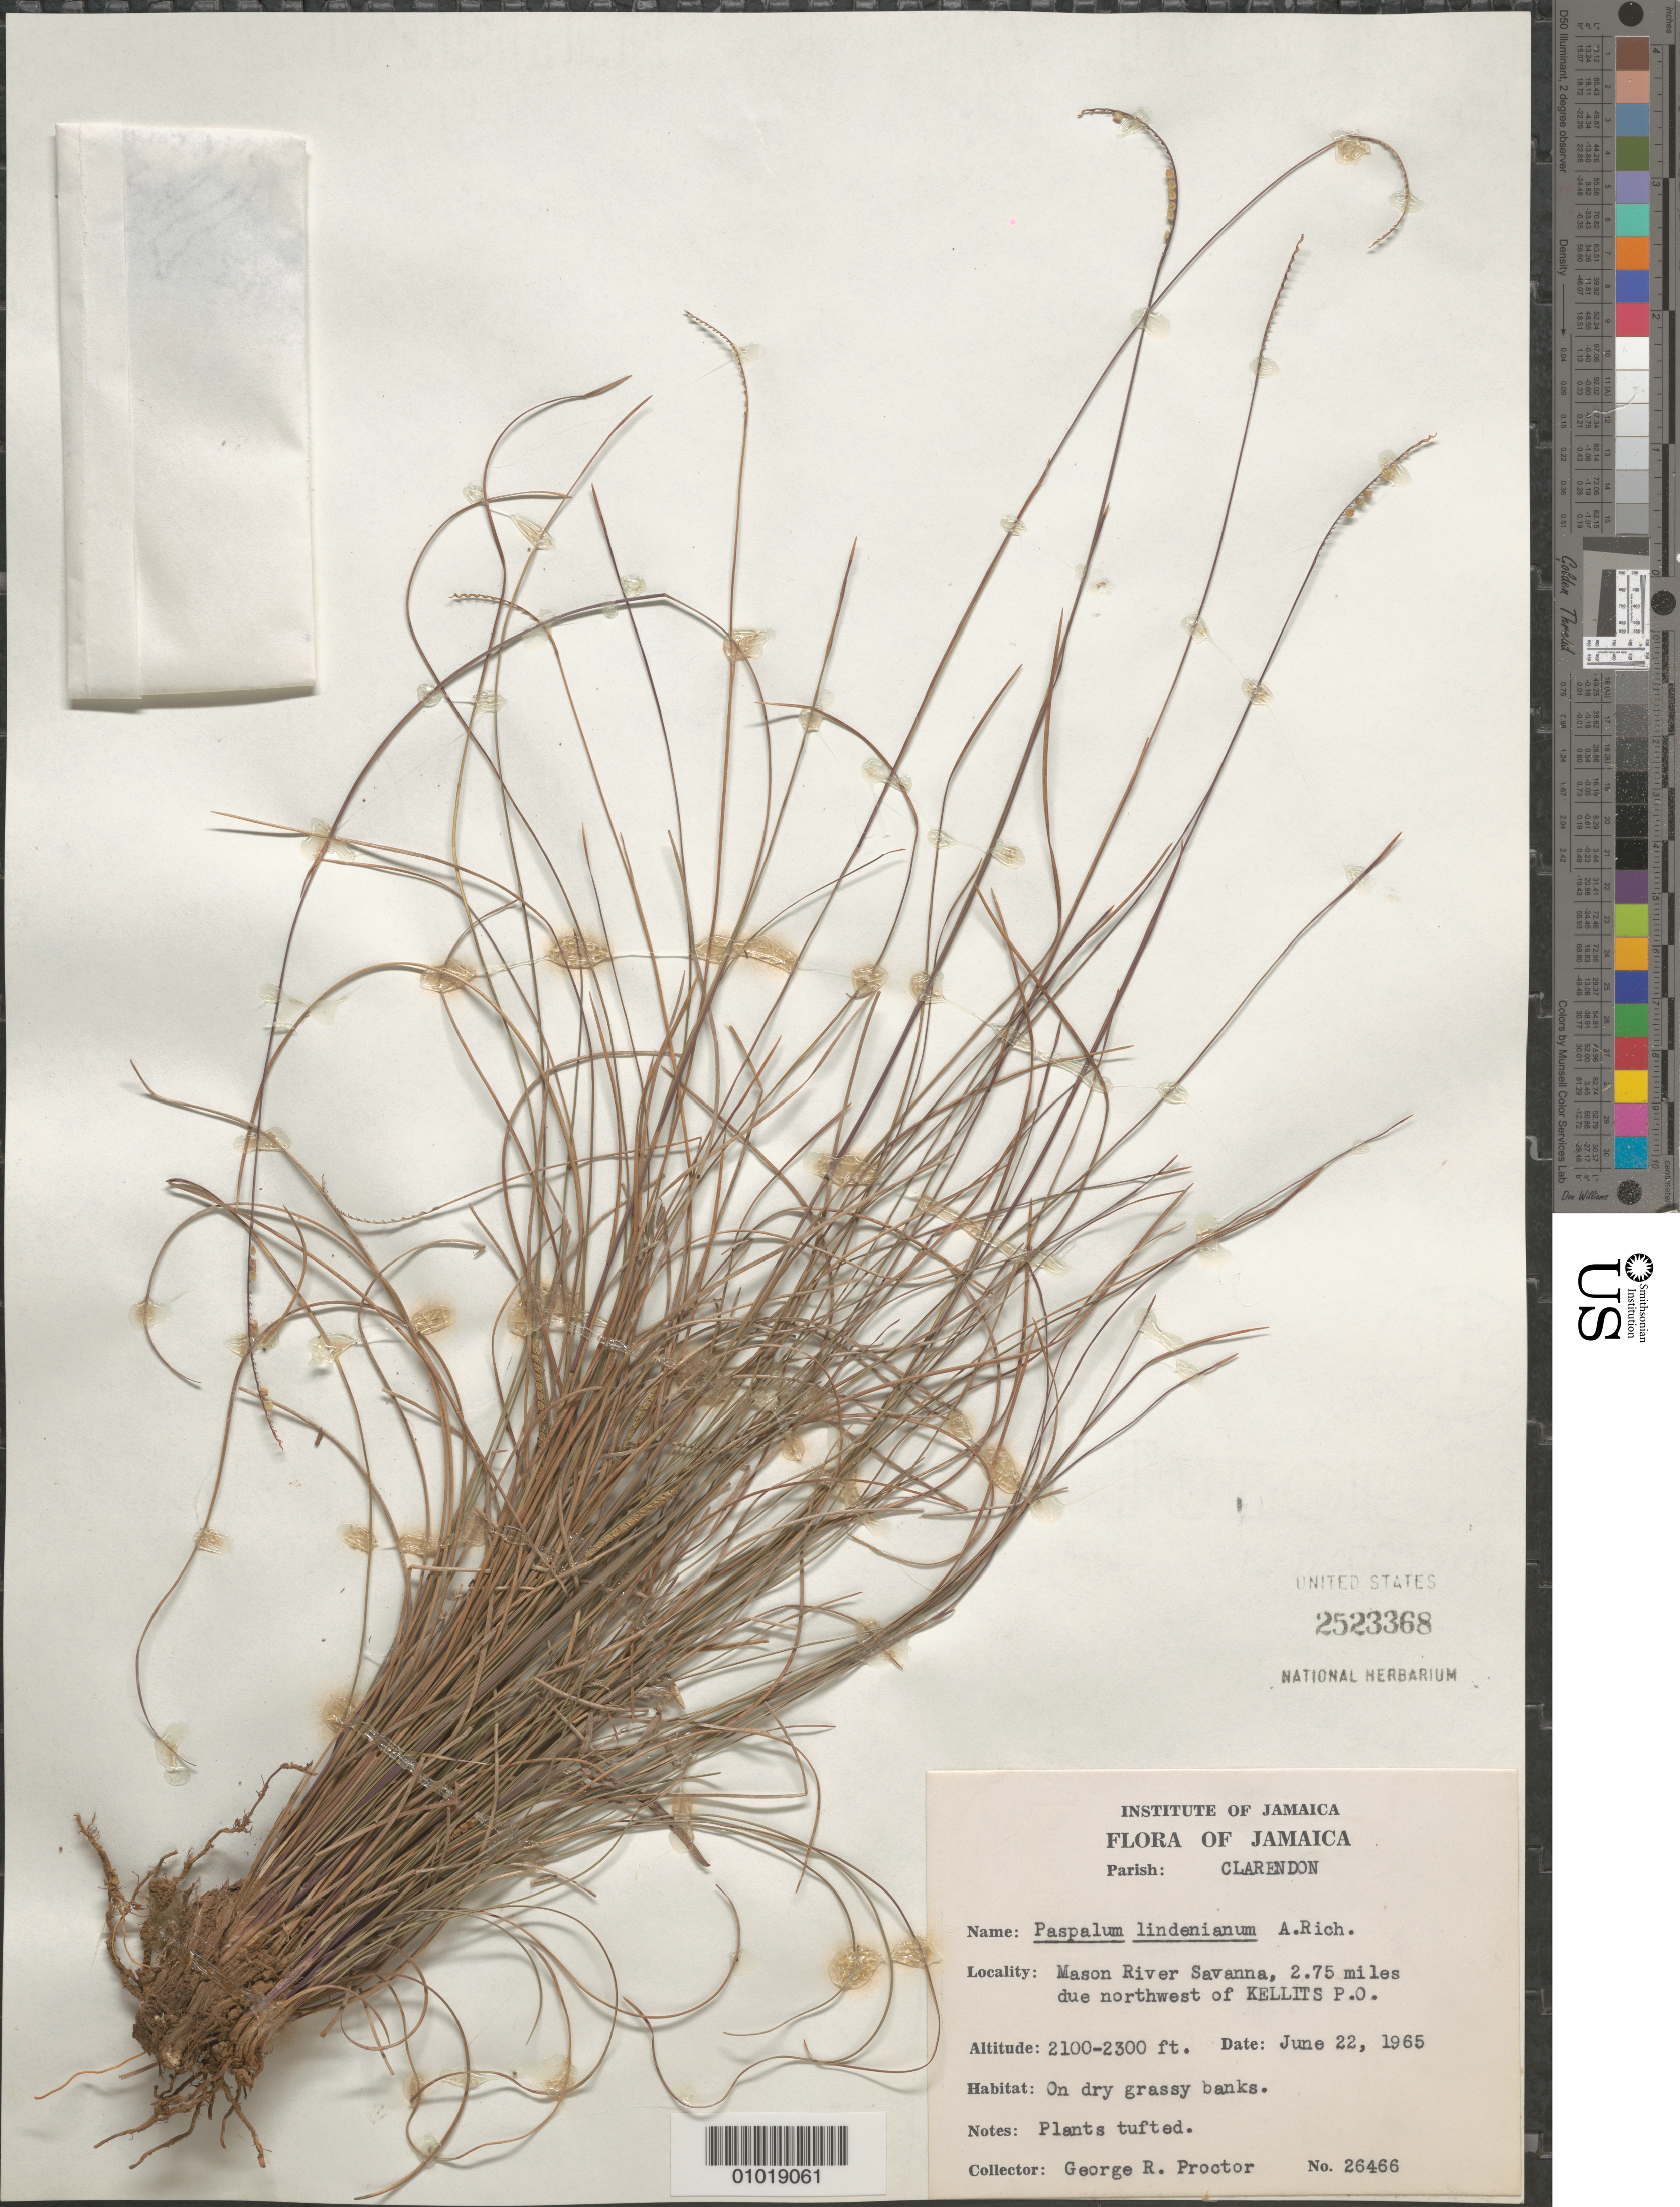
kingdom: Plantae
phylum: Tracheophyta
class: Liliopsida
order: Poales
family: Poaceae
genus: Paspalum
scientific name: Paspalum lindenianum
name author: A. Rich.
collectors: G. R. Proctor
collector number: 26466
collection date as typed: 22 Jun 1965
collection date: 1965-06-22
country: Jamaica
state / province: Clarendon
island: Jamaica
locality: Mason River Savanna, 2.75 miles due NW of Kellits P.O.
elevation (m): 640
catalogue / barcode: US 2523368